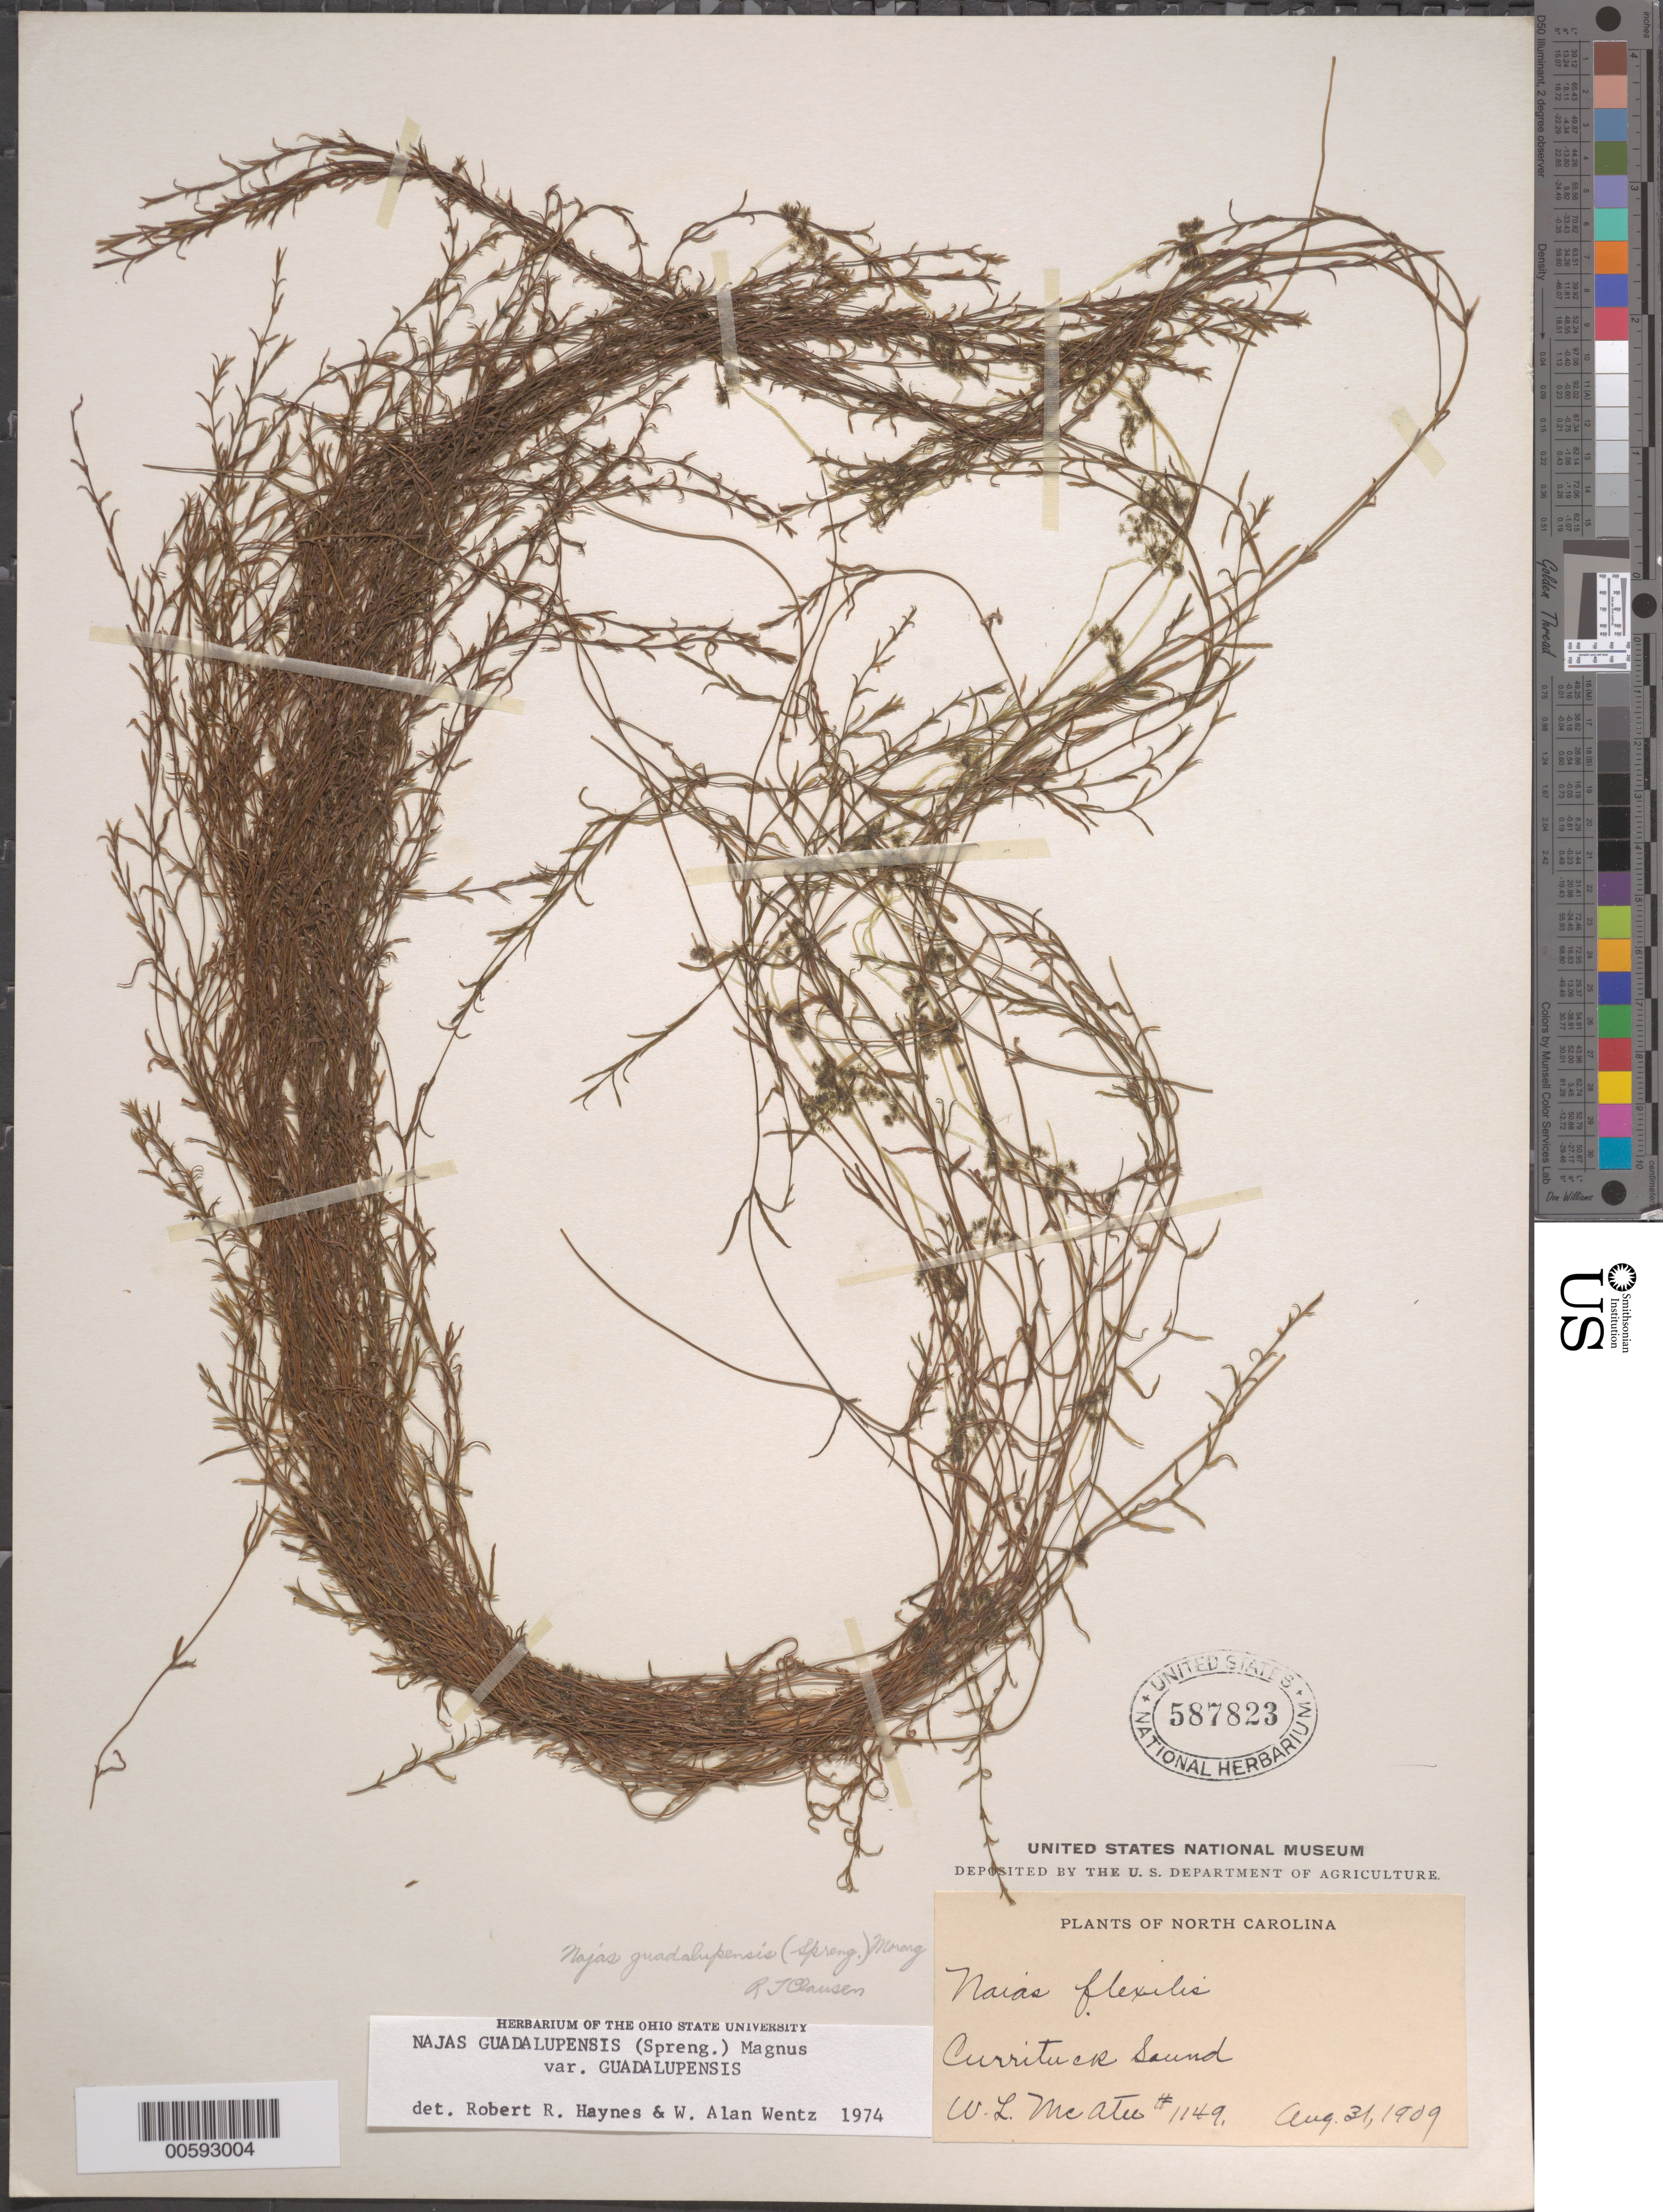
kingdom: Plantae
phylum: Tracheophyta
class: Liliopsida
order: Alismatales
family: Hydrocharitaceae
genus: Najas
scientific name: Najas guadalupensis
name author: (Spreng.) Magnus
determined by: Haynes, R. R.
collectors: W. McAtee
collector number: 1149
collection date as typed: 31 Aug 1909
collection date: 1909-08-31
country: United States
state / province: North Carolina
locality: Currituck Sound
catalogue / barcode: US 587823